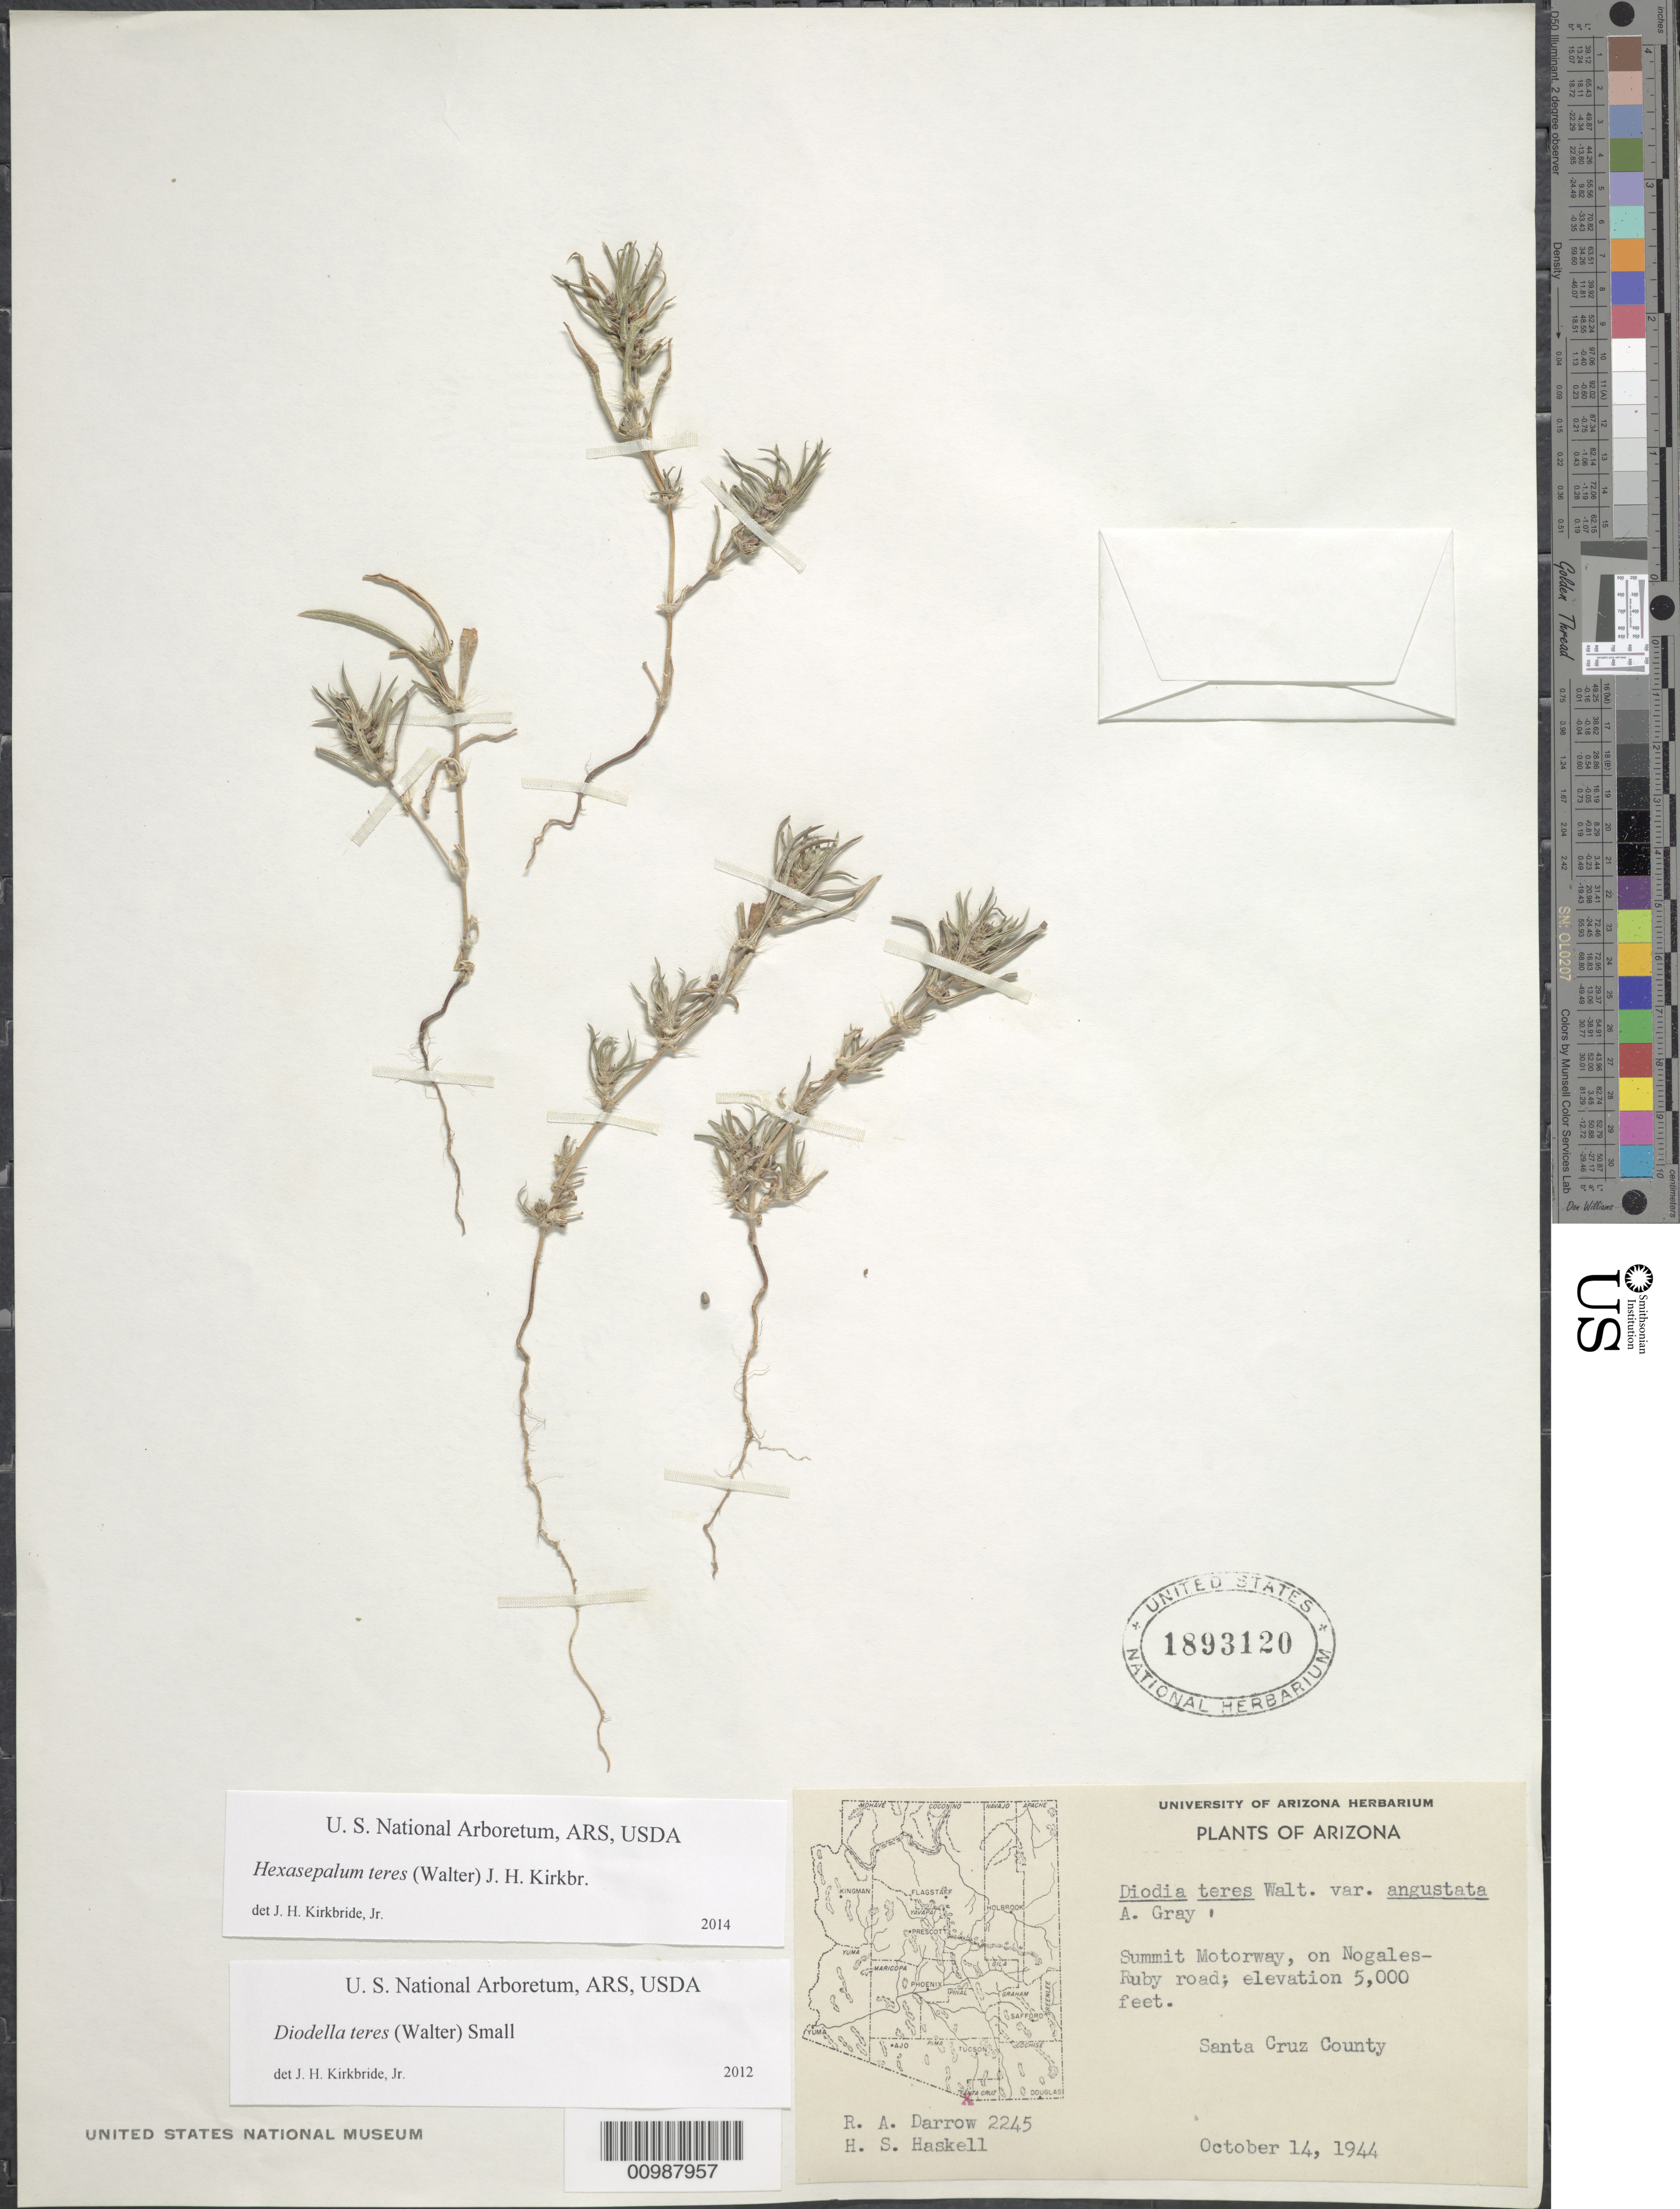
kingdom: Plantae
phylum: Tracheophyta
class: Magnoliopsida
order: Gentianales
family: Rubiaceae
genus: Diodia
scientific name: Diodia teres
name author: Walter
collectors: R. A. Darrow & H. Haskell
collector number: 2245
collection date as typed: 14 Oct 1944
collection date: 1944-10-14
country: United States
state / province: Arizona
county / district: Santa Cruz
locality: Summit Motorway, on Nogales-Ruby road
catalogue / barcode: US 1893120